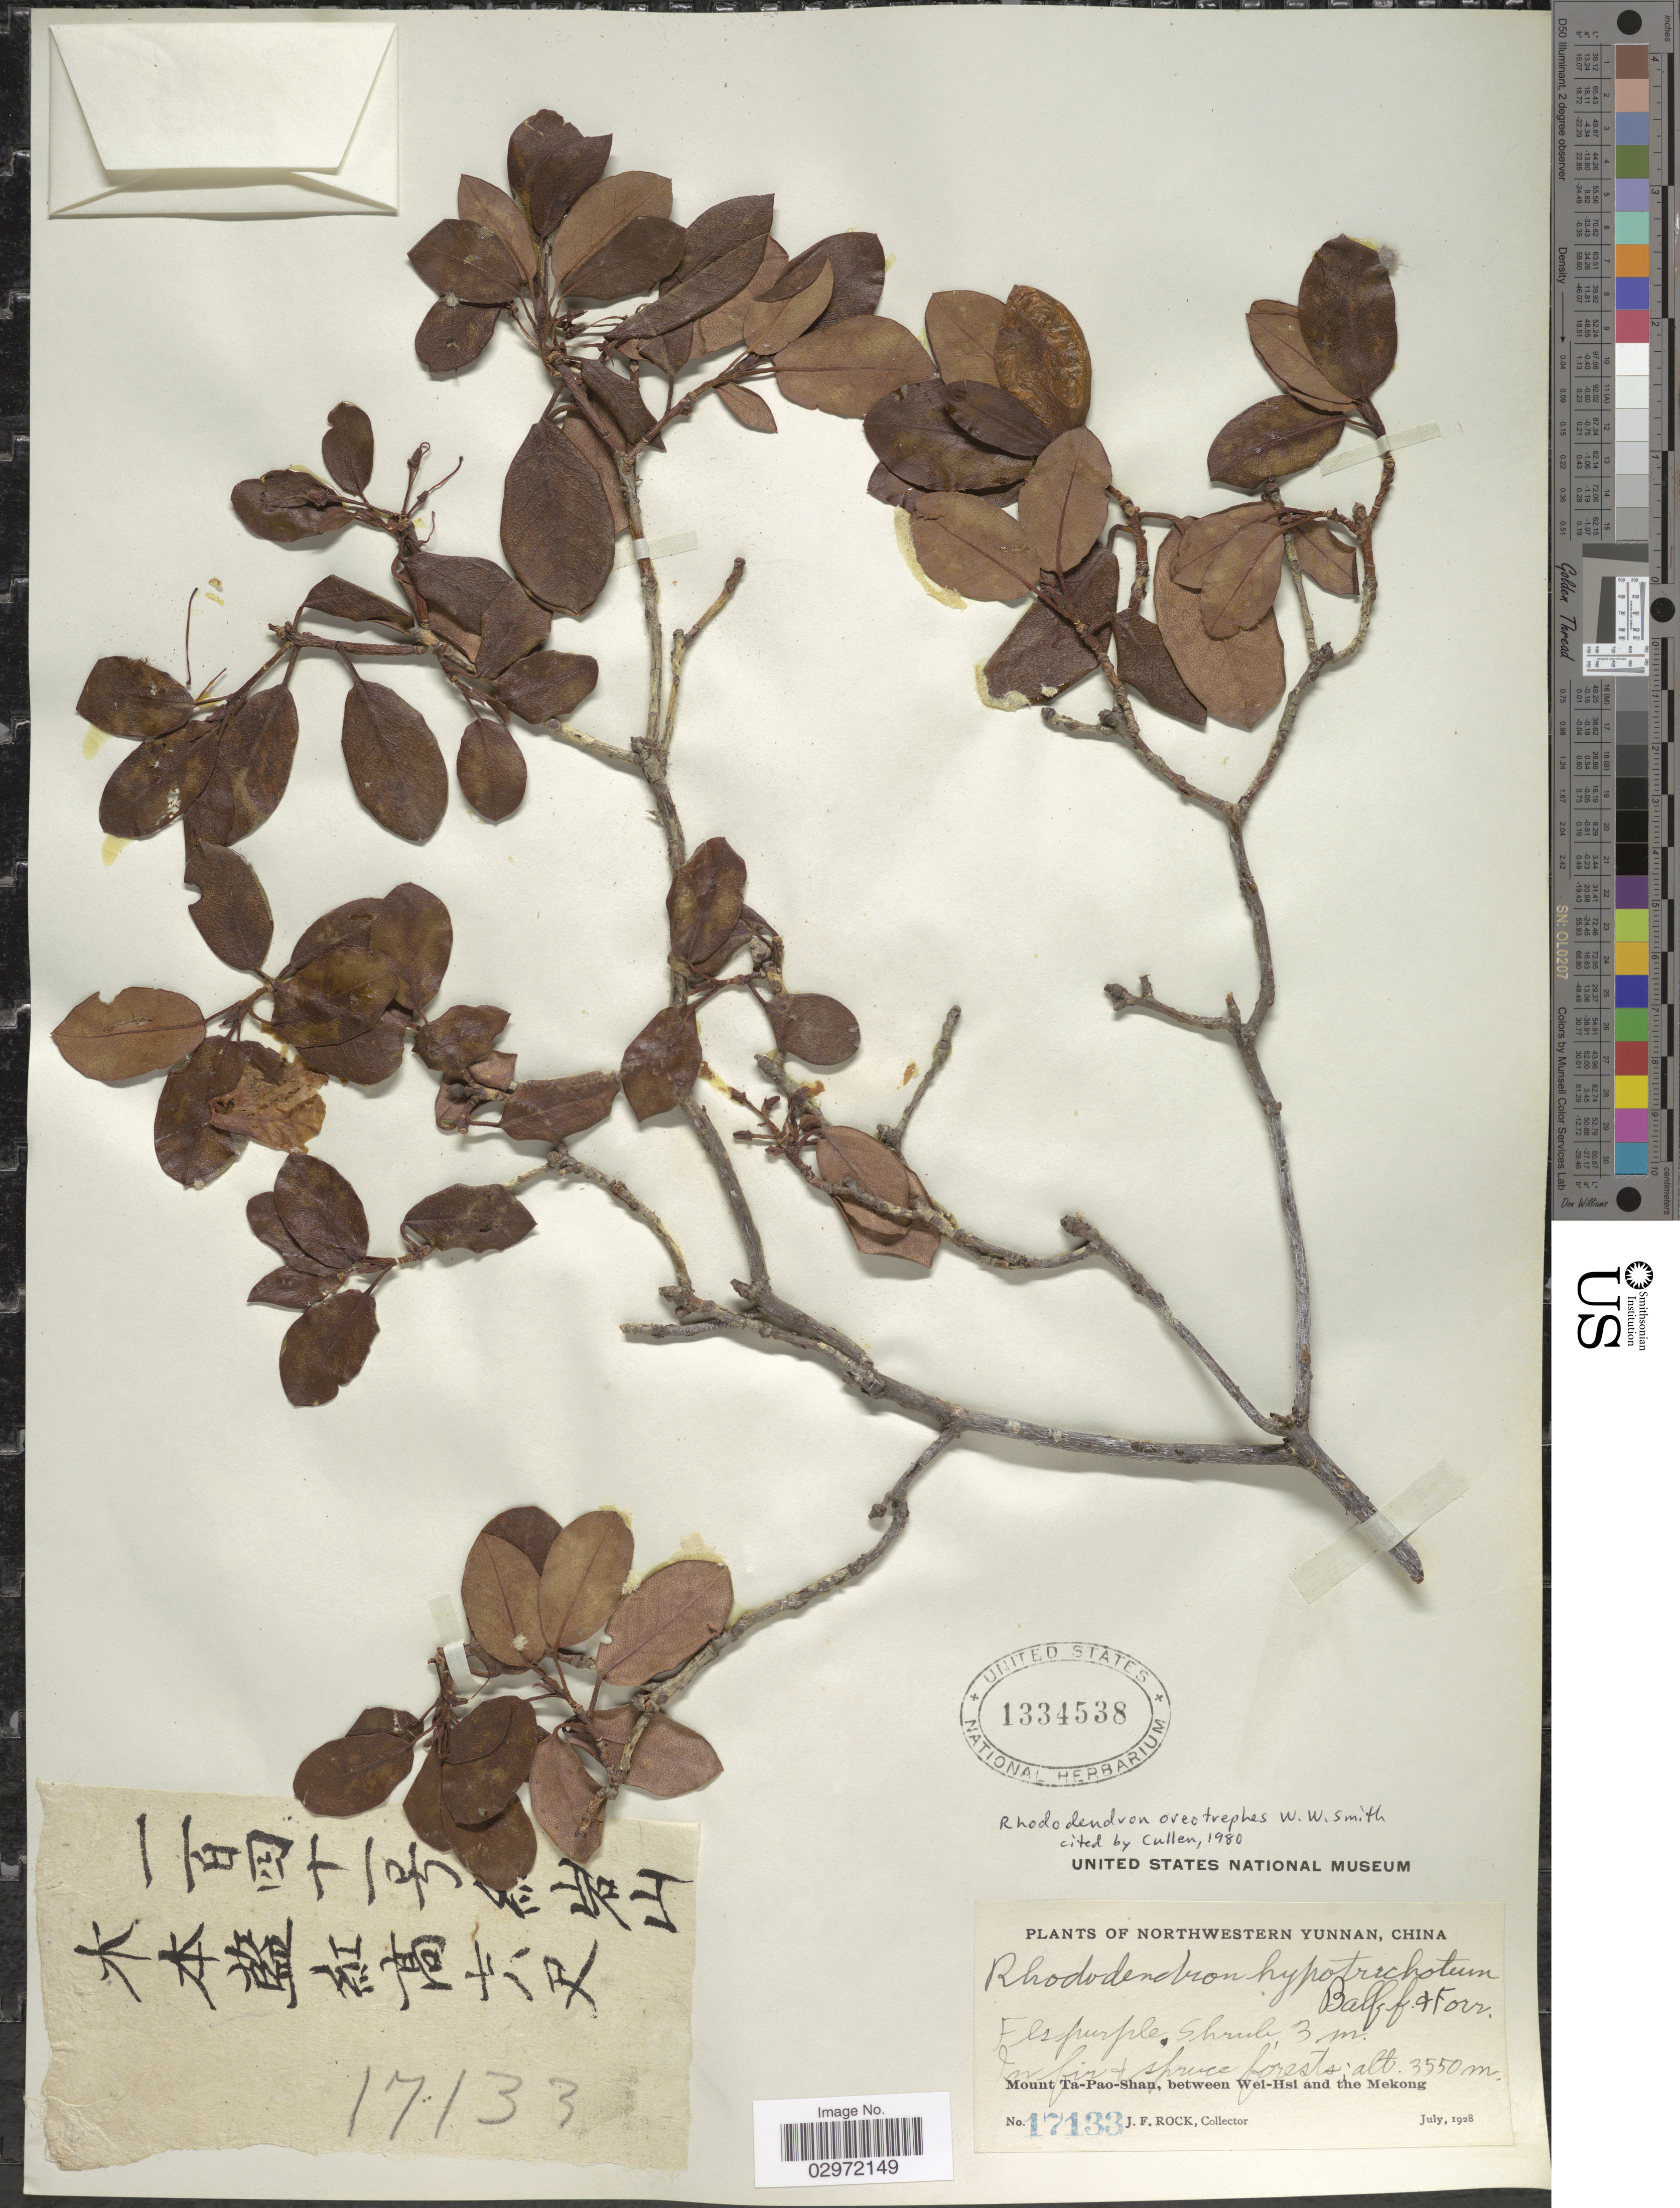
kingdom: Plantae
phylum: Tracheophyta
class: Magnoliopsida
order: Ericales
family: Ericaceae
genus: Rhododendron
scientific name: Rhododendron oreotrephes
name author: W.W. Sm.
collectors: J. Rock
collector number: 17133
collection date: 1928-07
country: China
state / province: Yunnan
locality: Northwestern Yunnan. Mount Ta-Pao-Shan, between Wei-Hsi and the Mekong.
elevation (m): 3550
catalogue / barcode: US 1334538